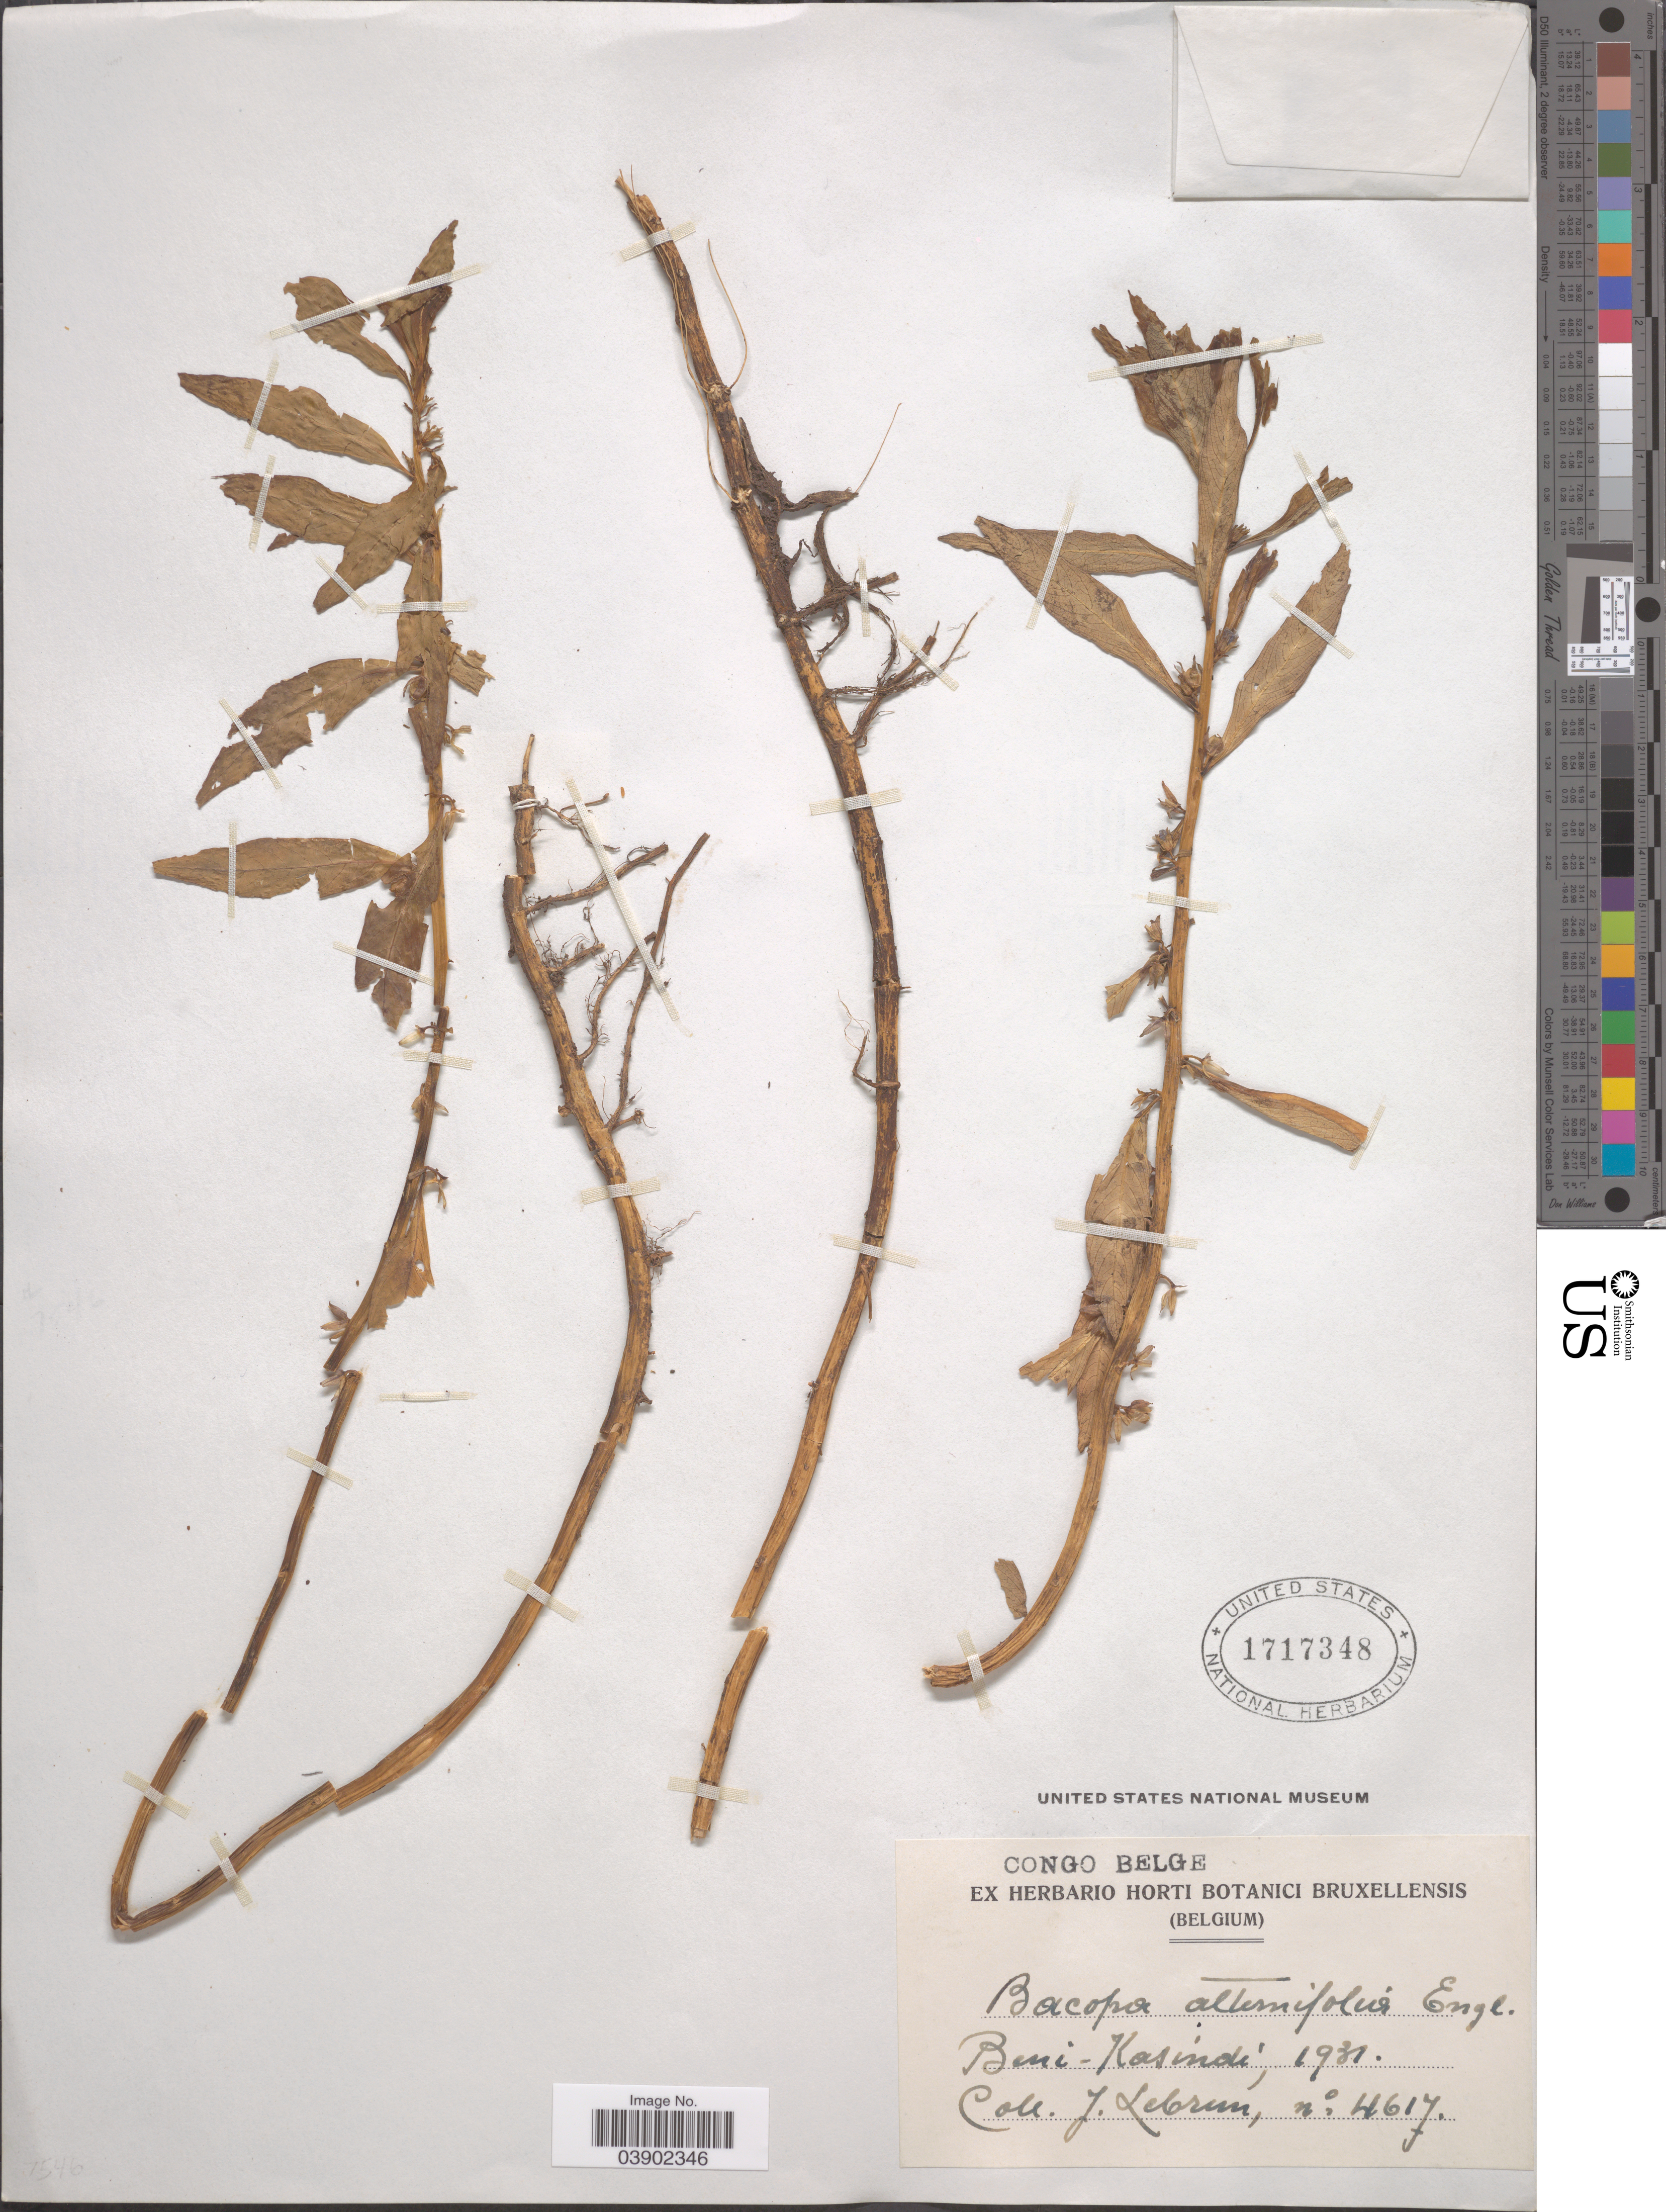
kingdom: Plantae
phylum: Tracheophyta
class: Magnoliopsida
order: Lamiales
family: Plantaginaceae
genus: Bacopa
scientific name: Bacopa alternifolia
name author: Engl.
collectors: J. A. Lebrun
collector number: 4617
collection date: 1931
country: Congo, Democratic Republic of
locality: Congo Belge. Beni - Kasindi.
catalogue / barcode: US 1717348